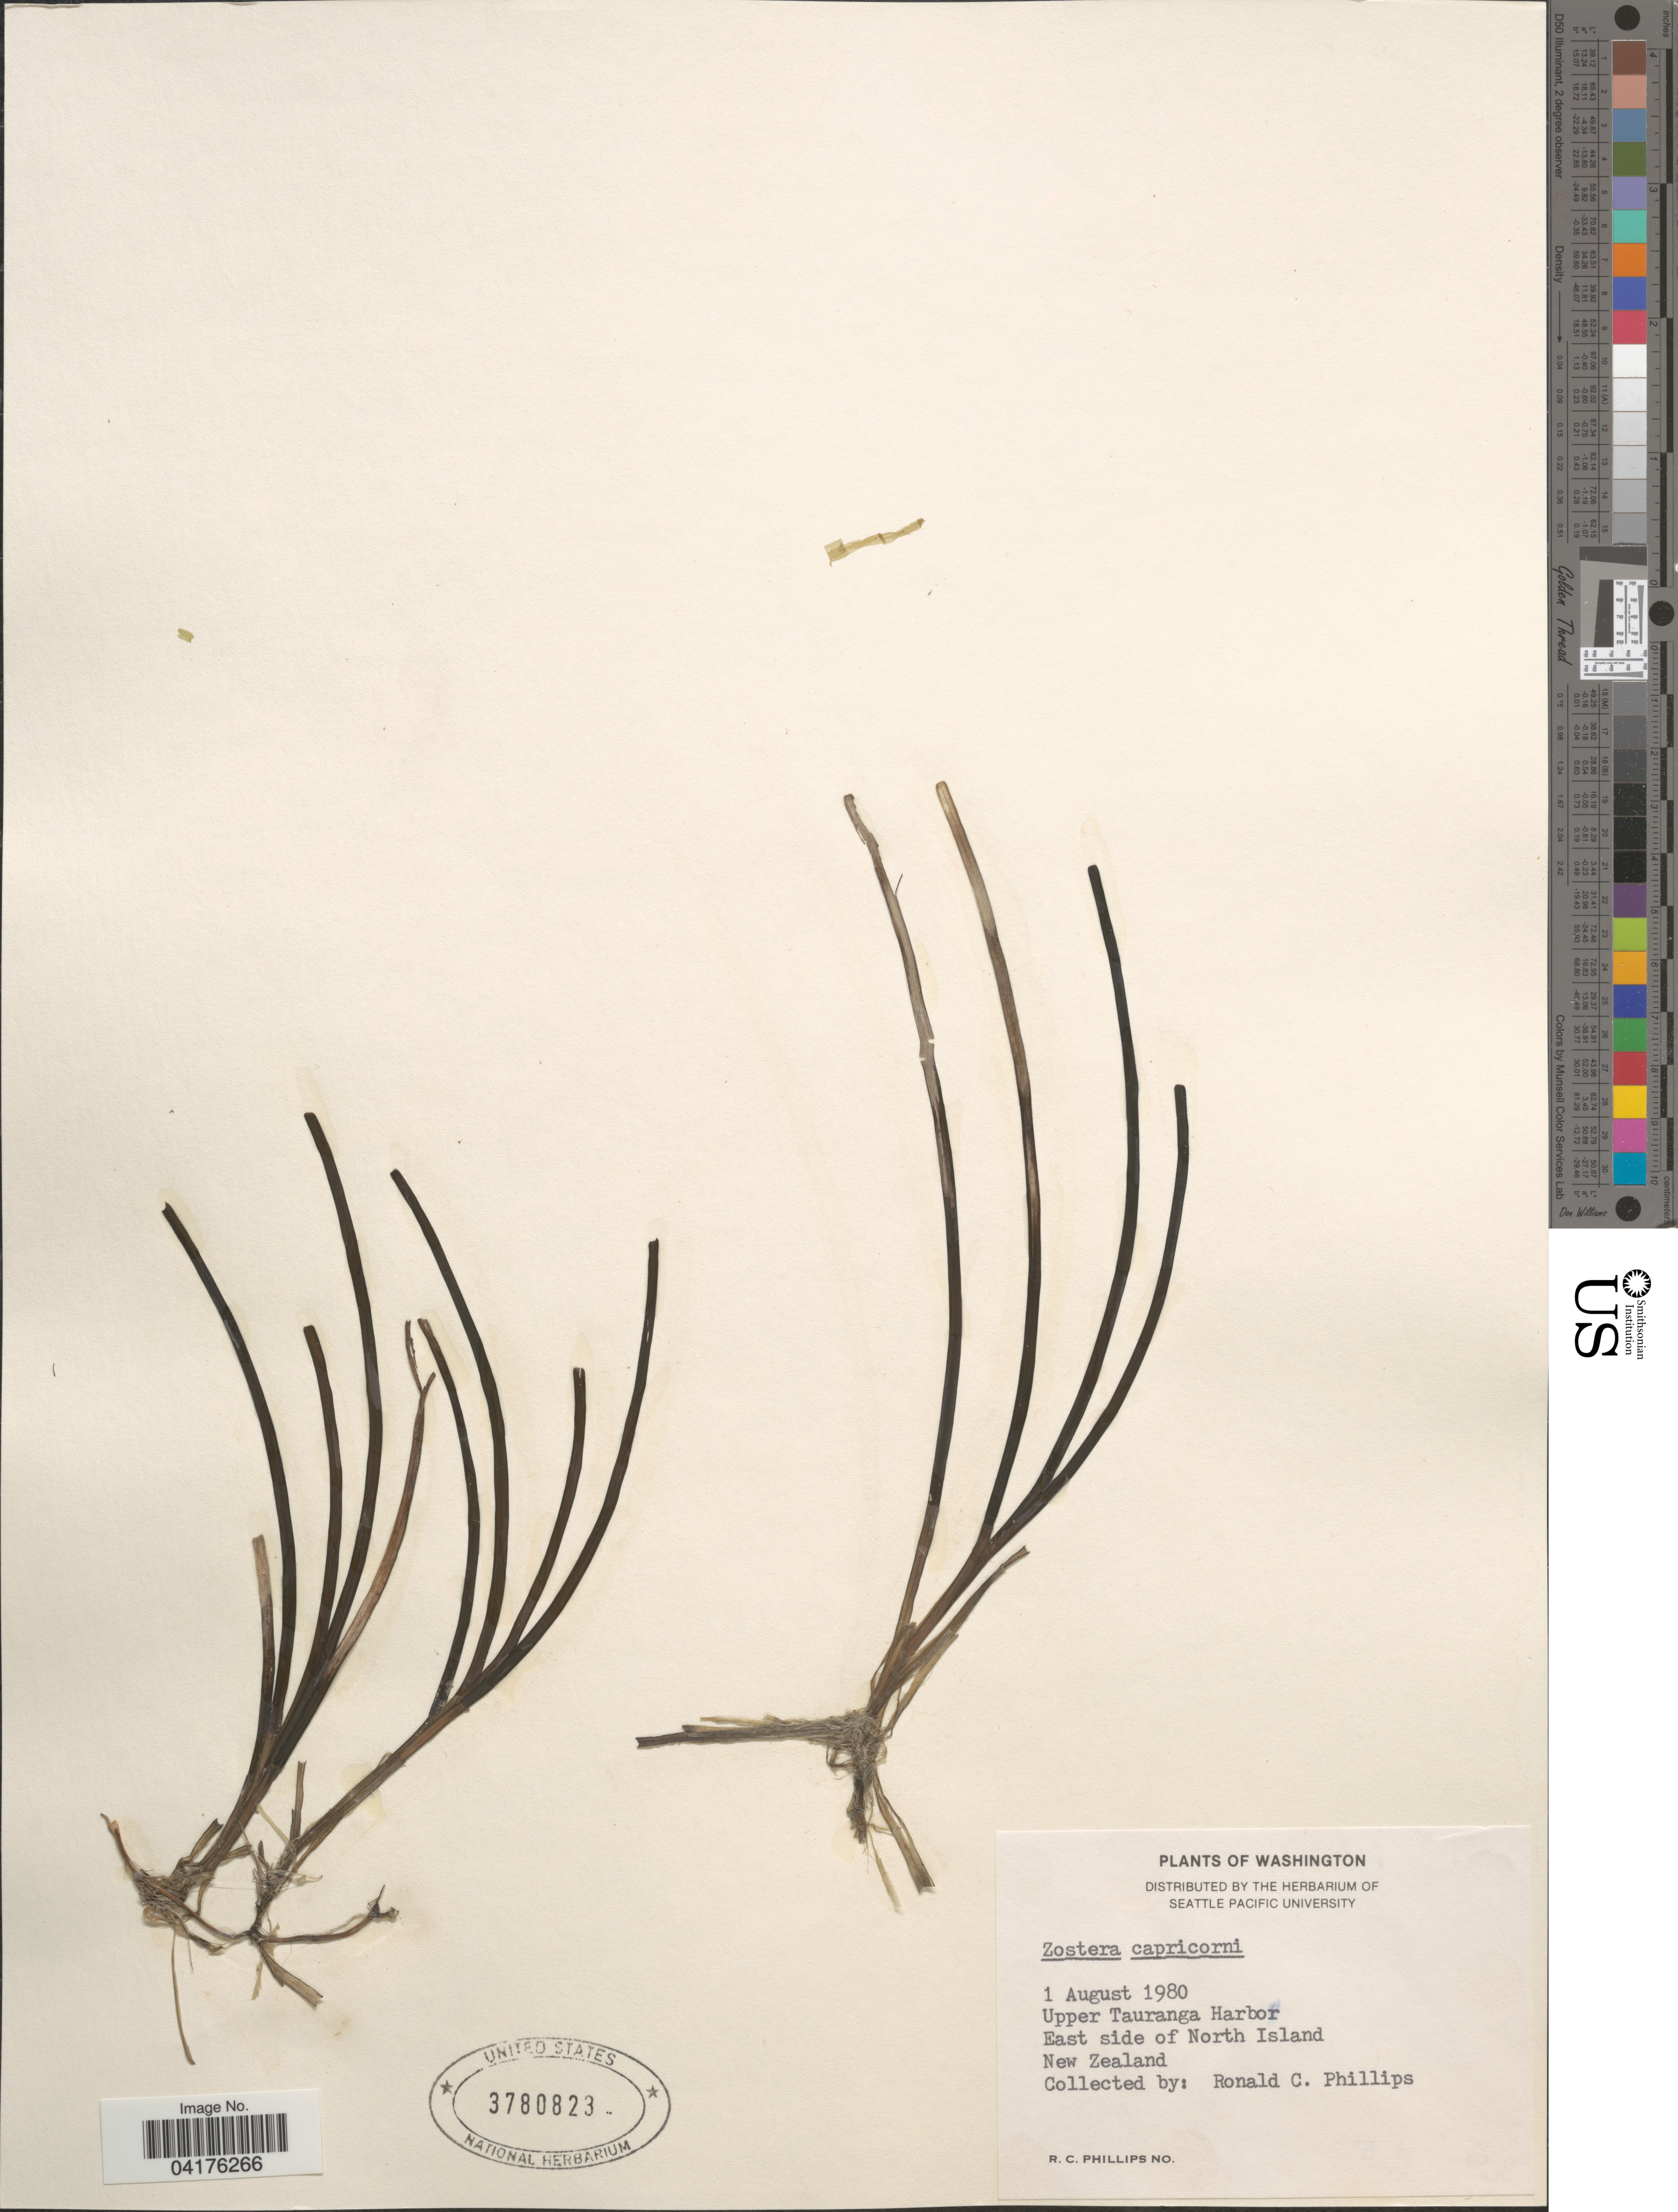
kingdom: Plantae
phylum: Tracheophyta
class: Liliopsida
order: Alismatales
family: Zosteraceae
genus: Zostera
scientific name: Zostera capricorni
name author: Asch.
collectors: R. C. Phillips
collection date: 1980-08-01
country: New Zealand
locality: Upper Tauranga Harbor East side of North Island.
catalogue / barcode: US 3780823